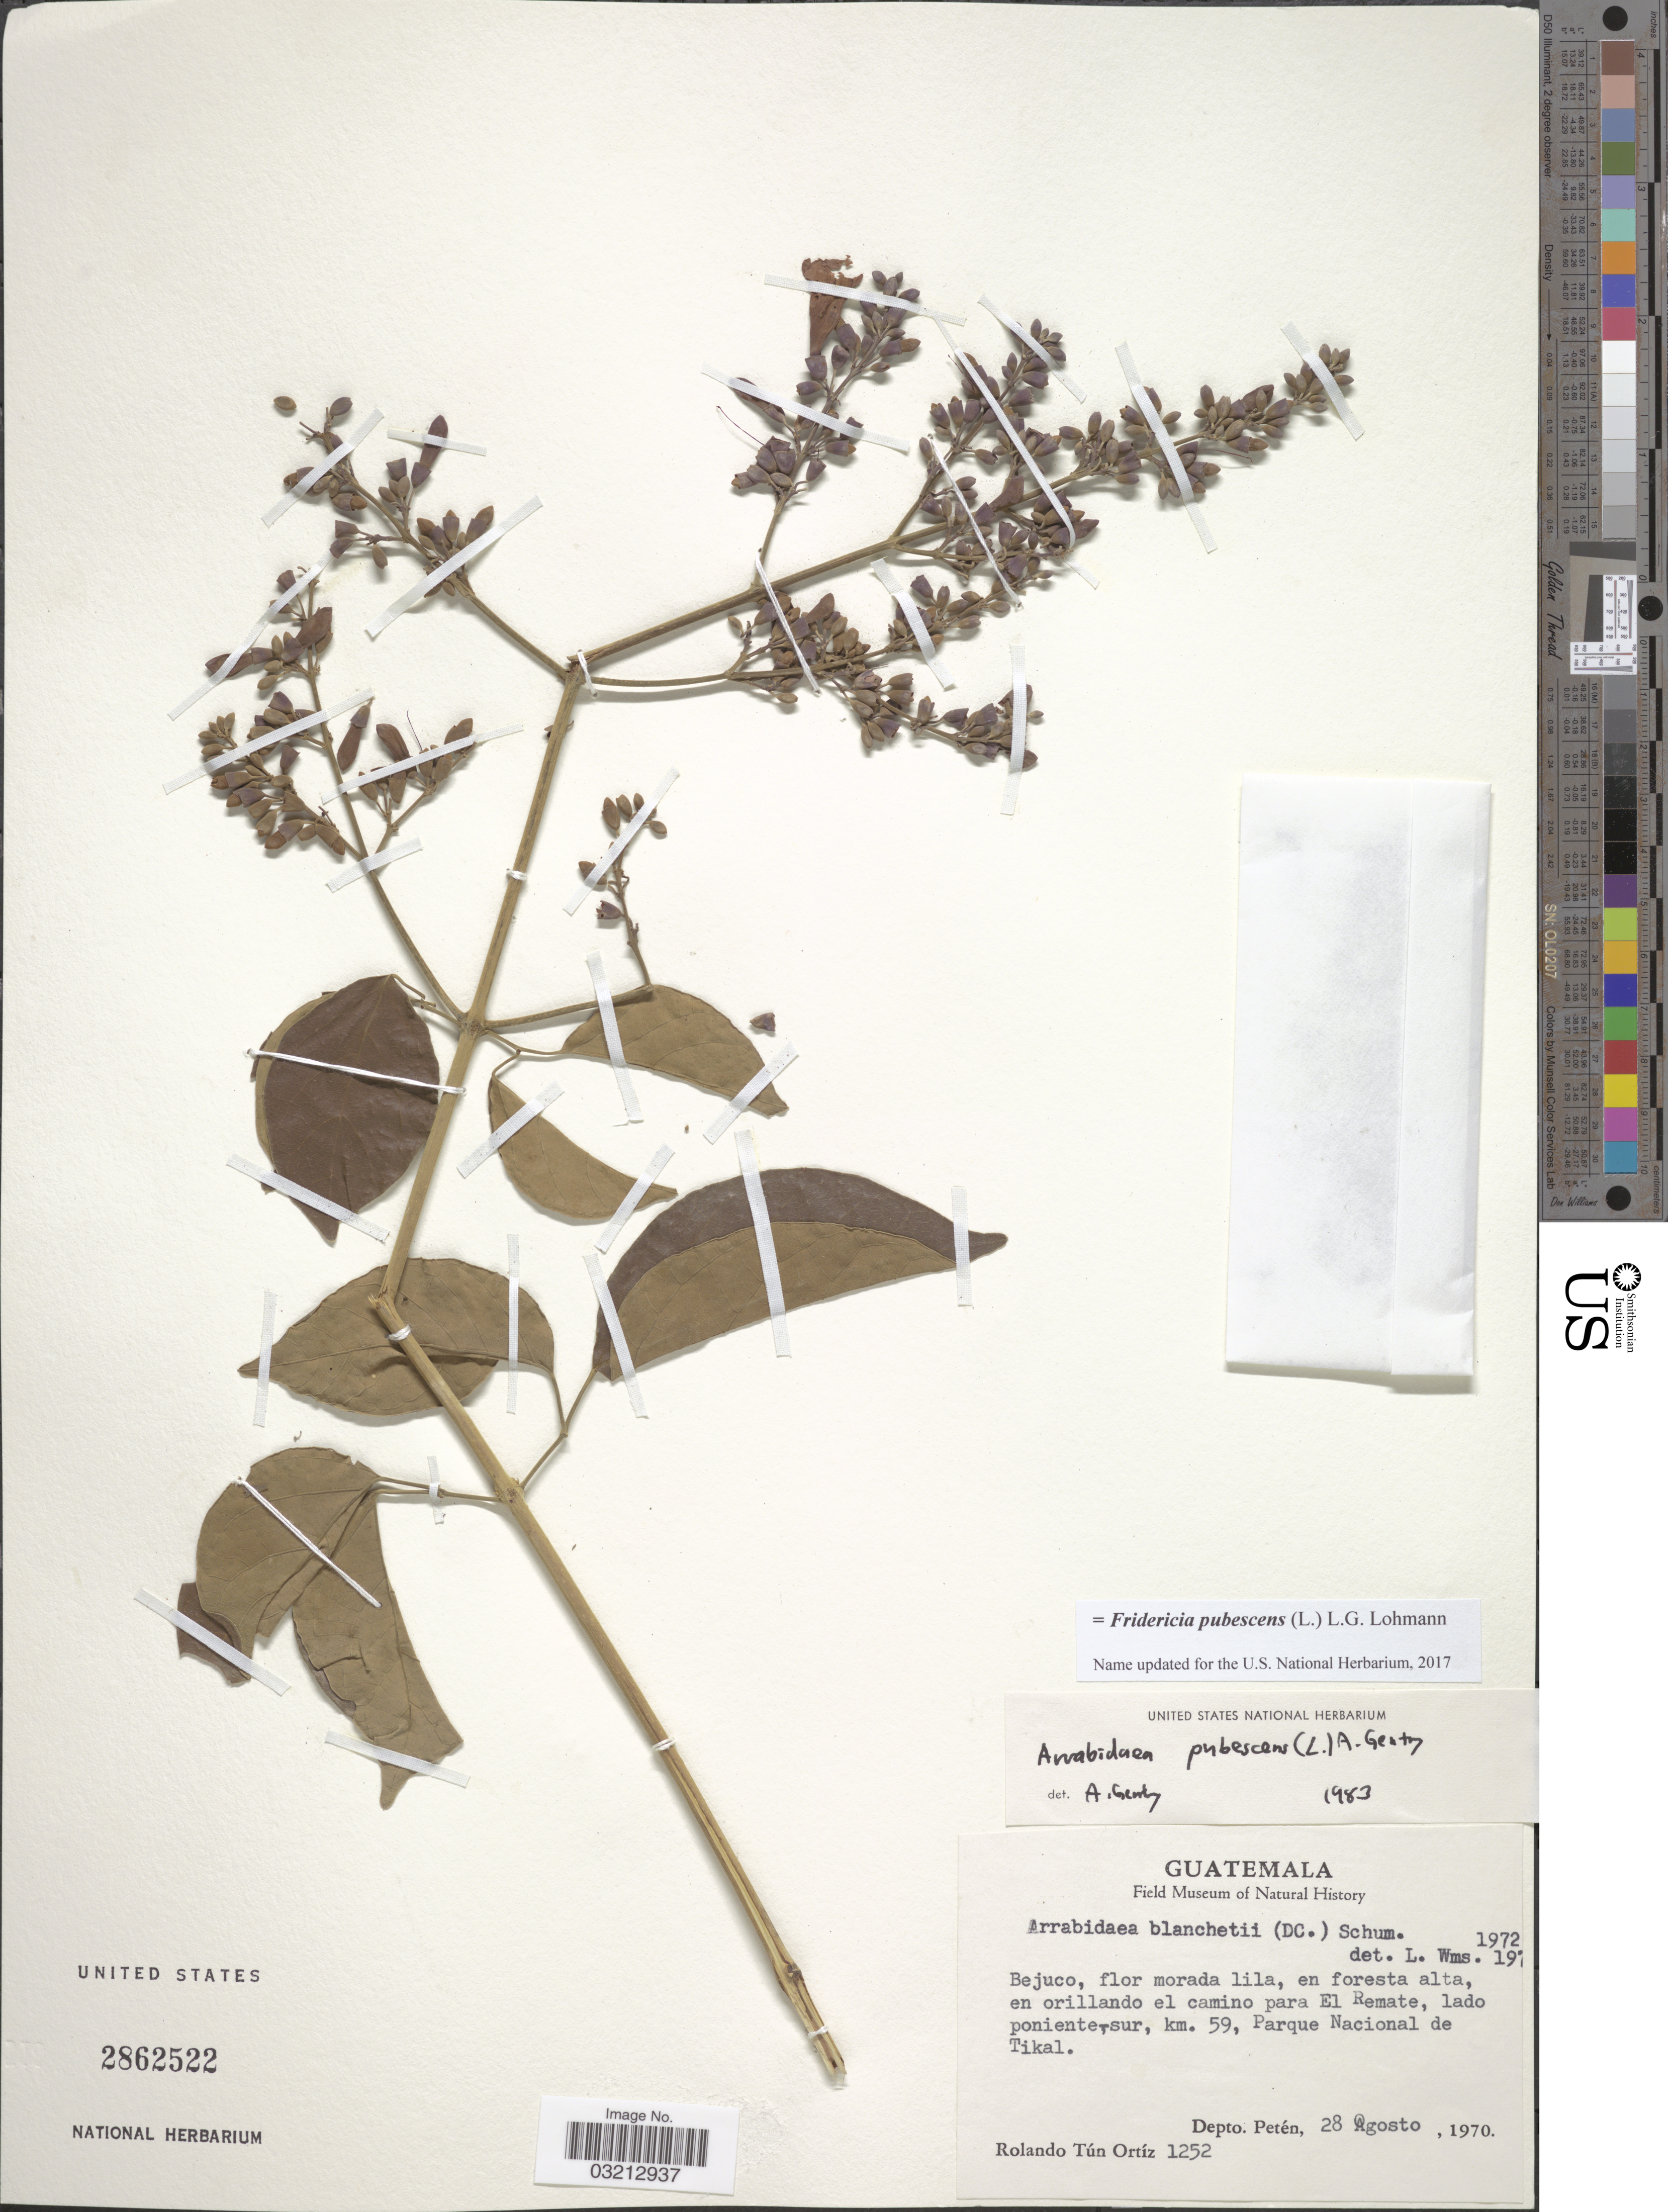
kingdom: Plantae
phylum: Tracheophyta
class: Magnoliopsida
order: Lamiales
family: Bignoniaceae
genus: Fridericia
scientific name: Fridericia pubescens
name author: (L.) L.G. Lohmann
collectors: R. Ortiz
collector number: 1252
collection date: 1970-08-28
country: Guatemala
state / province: El Petén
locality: En orillando el camino para El Remate, lado poniente-sur, km. 59, Parque Nacional de Tikal. Depto. Petén.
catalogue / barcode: US 2862522